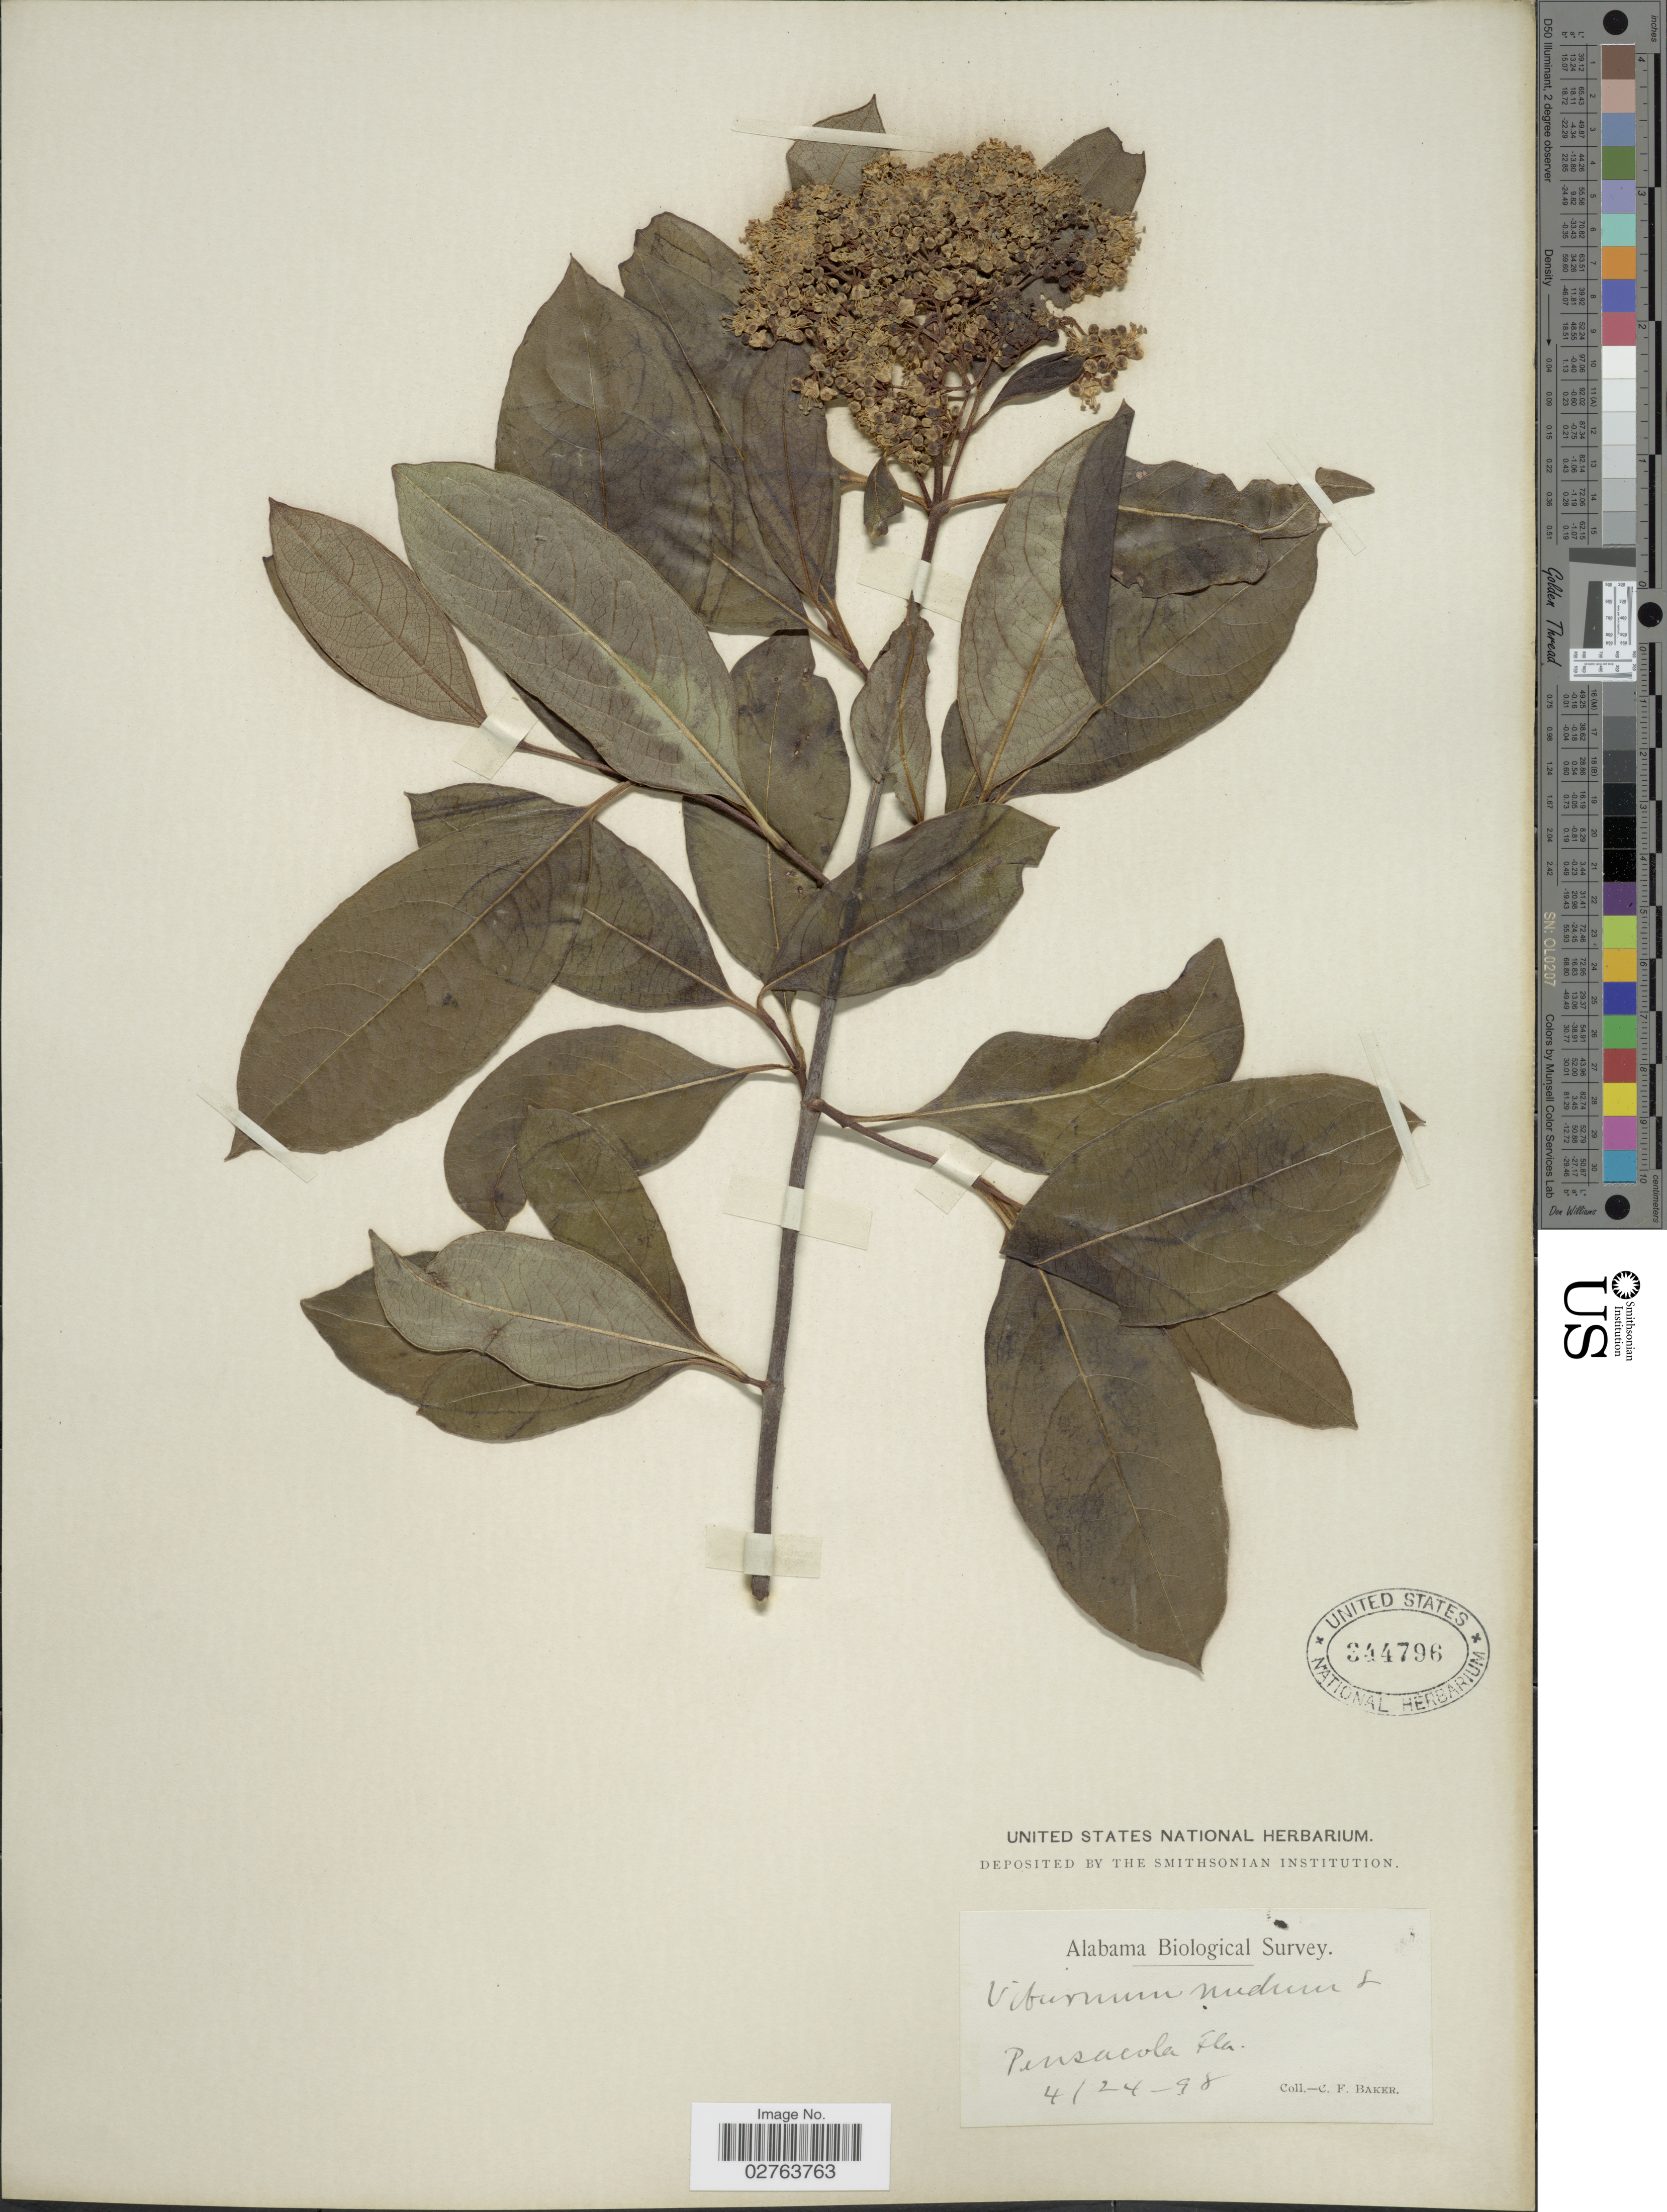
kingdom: Plantae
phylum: Tracheophyta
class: Magnoliopsida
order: Dipsacales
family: Viburnaceae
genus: Viburnum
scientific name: Viburnum nudum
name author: L.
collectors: C. F. Baker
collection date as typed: Transcribed d/m/y: 24/4/98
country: United States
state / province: Florida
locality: Pensacola.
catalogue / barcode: US 344796